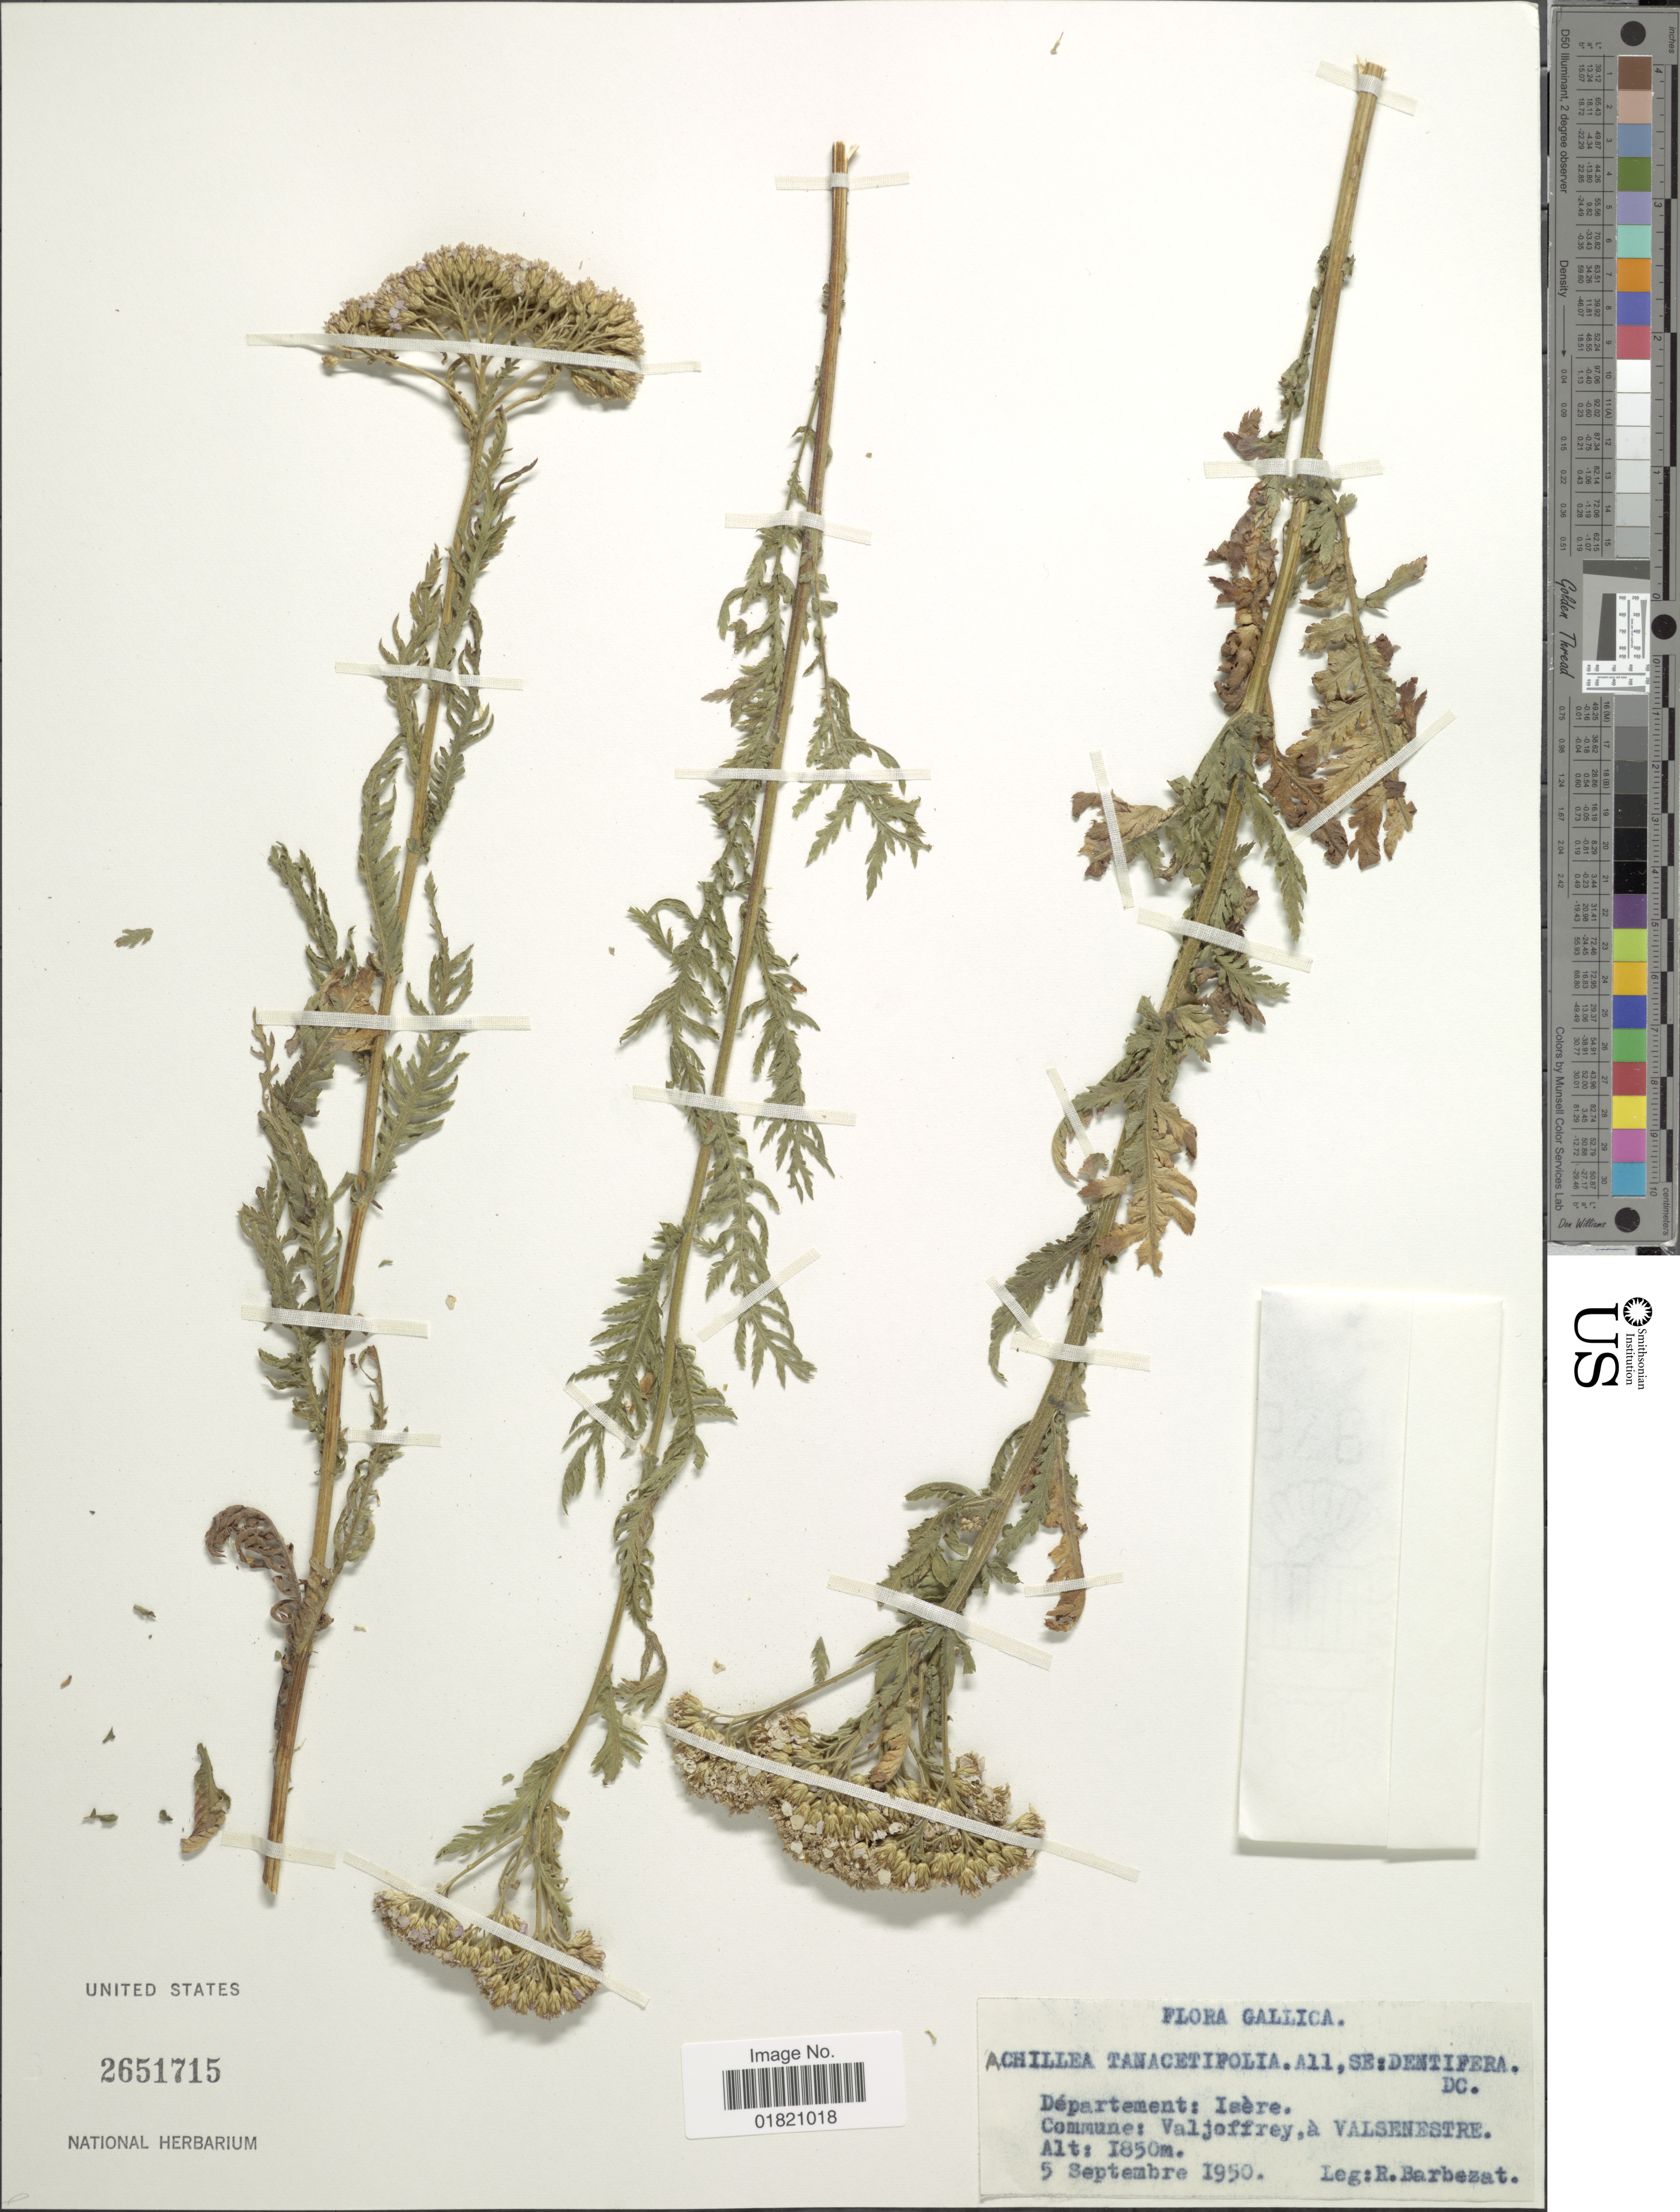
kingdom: Plantae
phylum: Tracheophyta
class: Magnoliopsida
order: Asterales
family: Asteraceae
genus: Achillea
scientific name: Achillea tanacetifolia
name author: All.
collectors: R. Barbezat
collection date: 1950-09-05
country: France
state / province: Auvergne-Rhône-Alpes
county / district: Isère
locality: Gallica. Département: Isère. Commune: Valjoffrey, à Valsenestre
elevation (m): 1850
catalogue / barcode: US 2651715